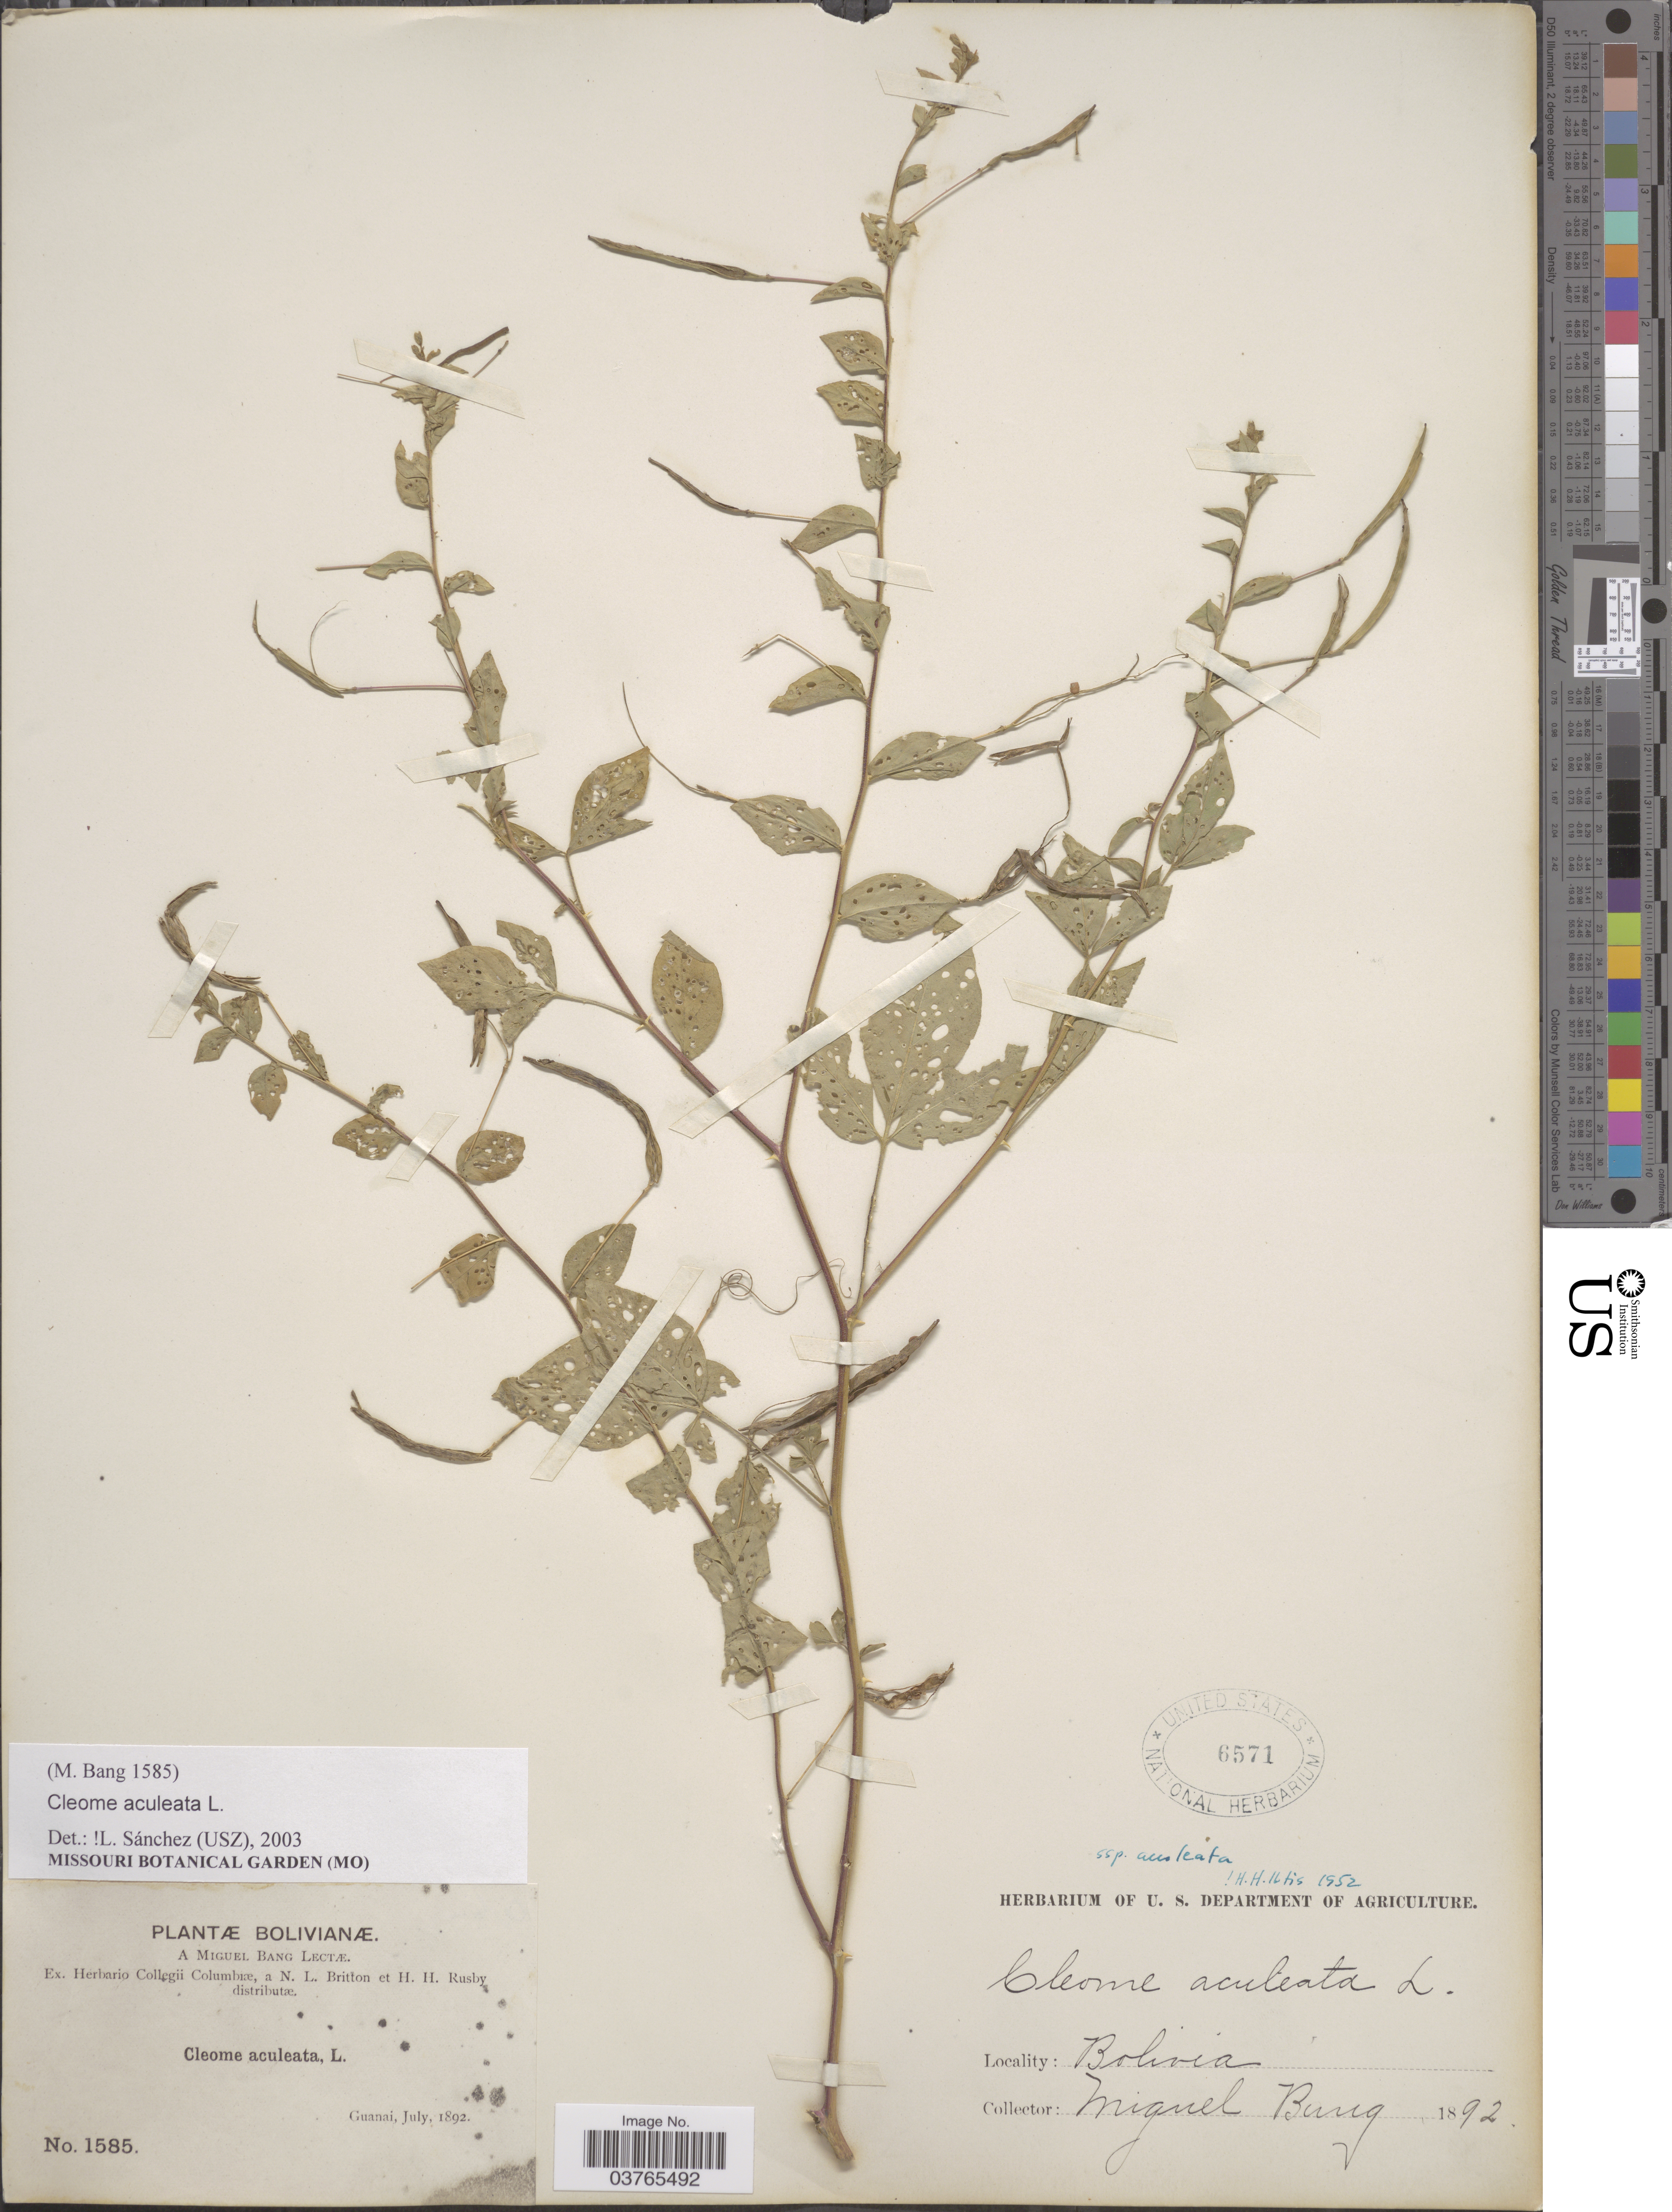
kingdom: Plantae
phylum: Tracheophyta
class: Magnoliopsida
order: Brassicales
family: Cleomaceae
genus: Tarenaya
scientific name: Tarenaya aculeata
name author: (L.) Soares Neto & Roalson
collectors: M. Bang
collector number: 1585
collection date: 1892-07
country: Bolivia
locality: Guanai.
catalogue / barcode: US 6571